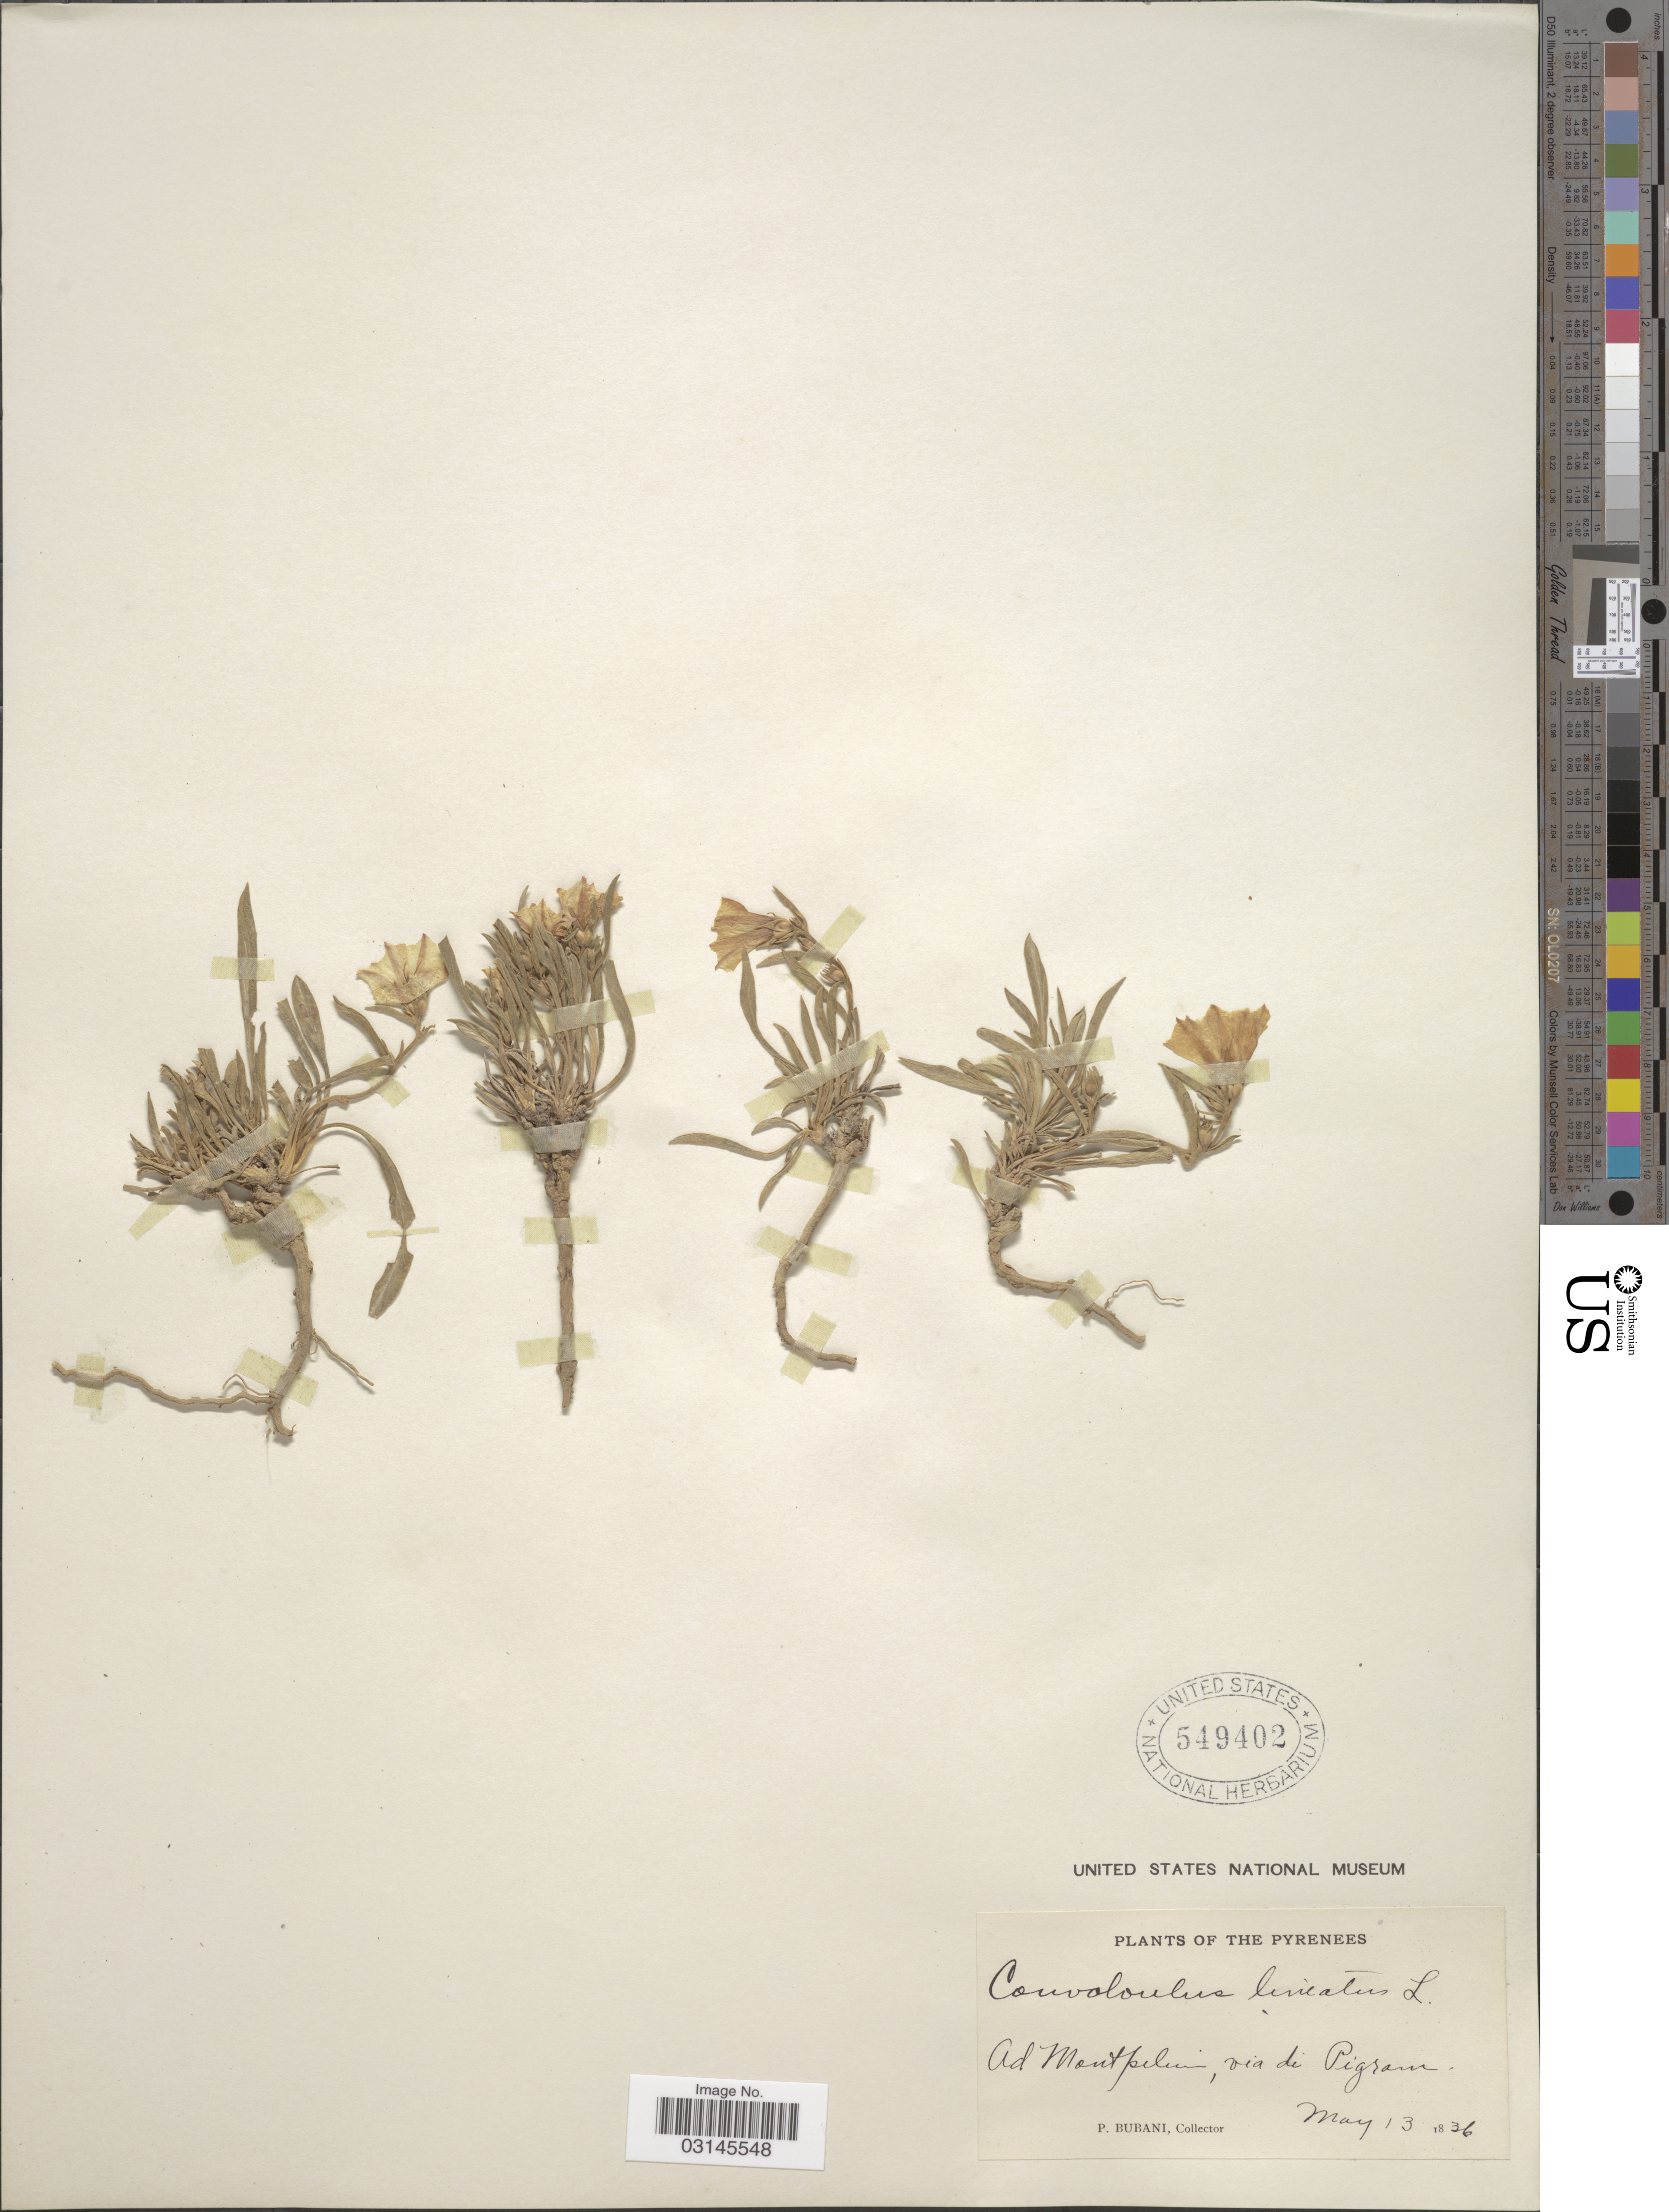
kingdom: Plantae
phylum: Tracheophyta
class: Magnoliopsida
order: Solanales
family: Convolvulaceae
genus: Convolvulus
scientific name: Convolvulus lineatus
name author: L.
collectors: P. Bubani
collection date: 1836-05-13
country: France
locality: The Pyrenees. Ad Montpelier, via di Pigram.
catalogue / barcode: US 549402